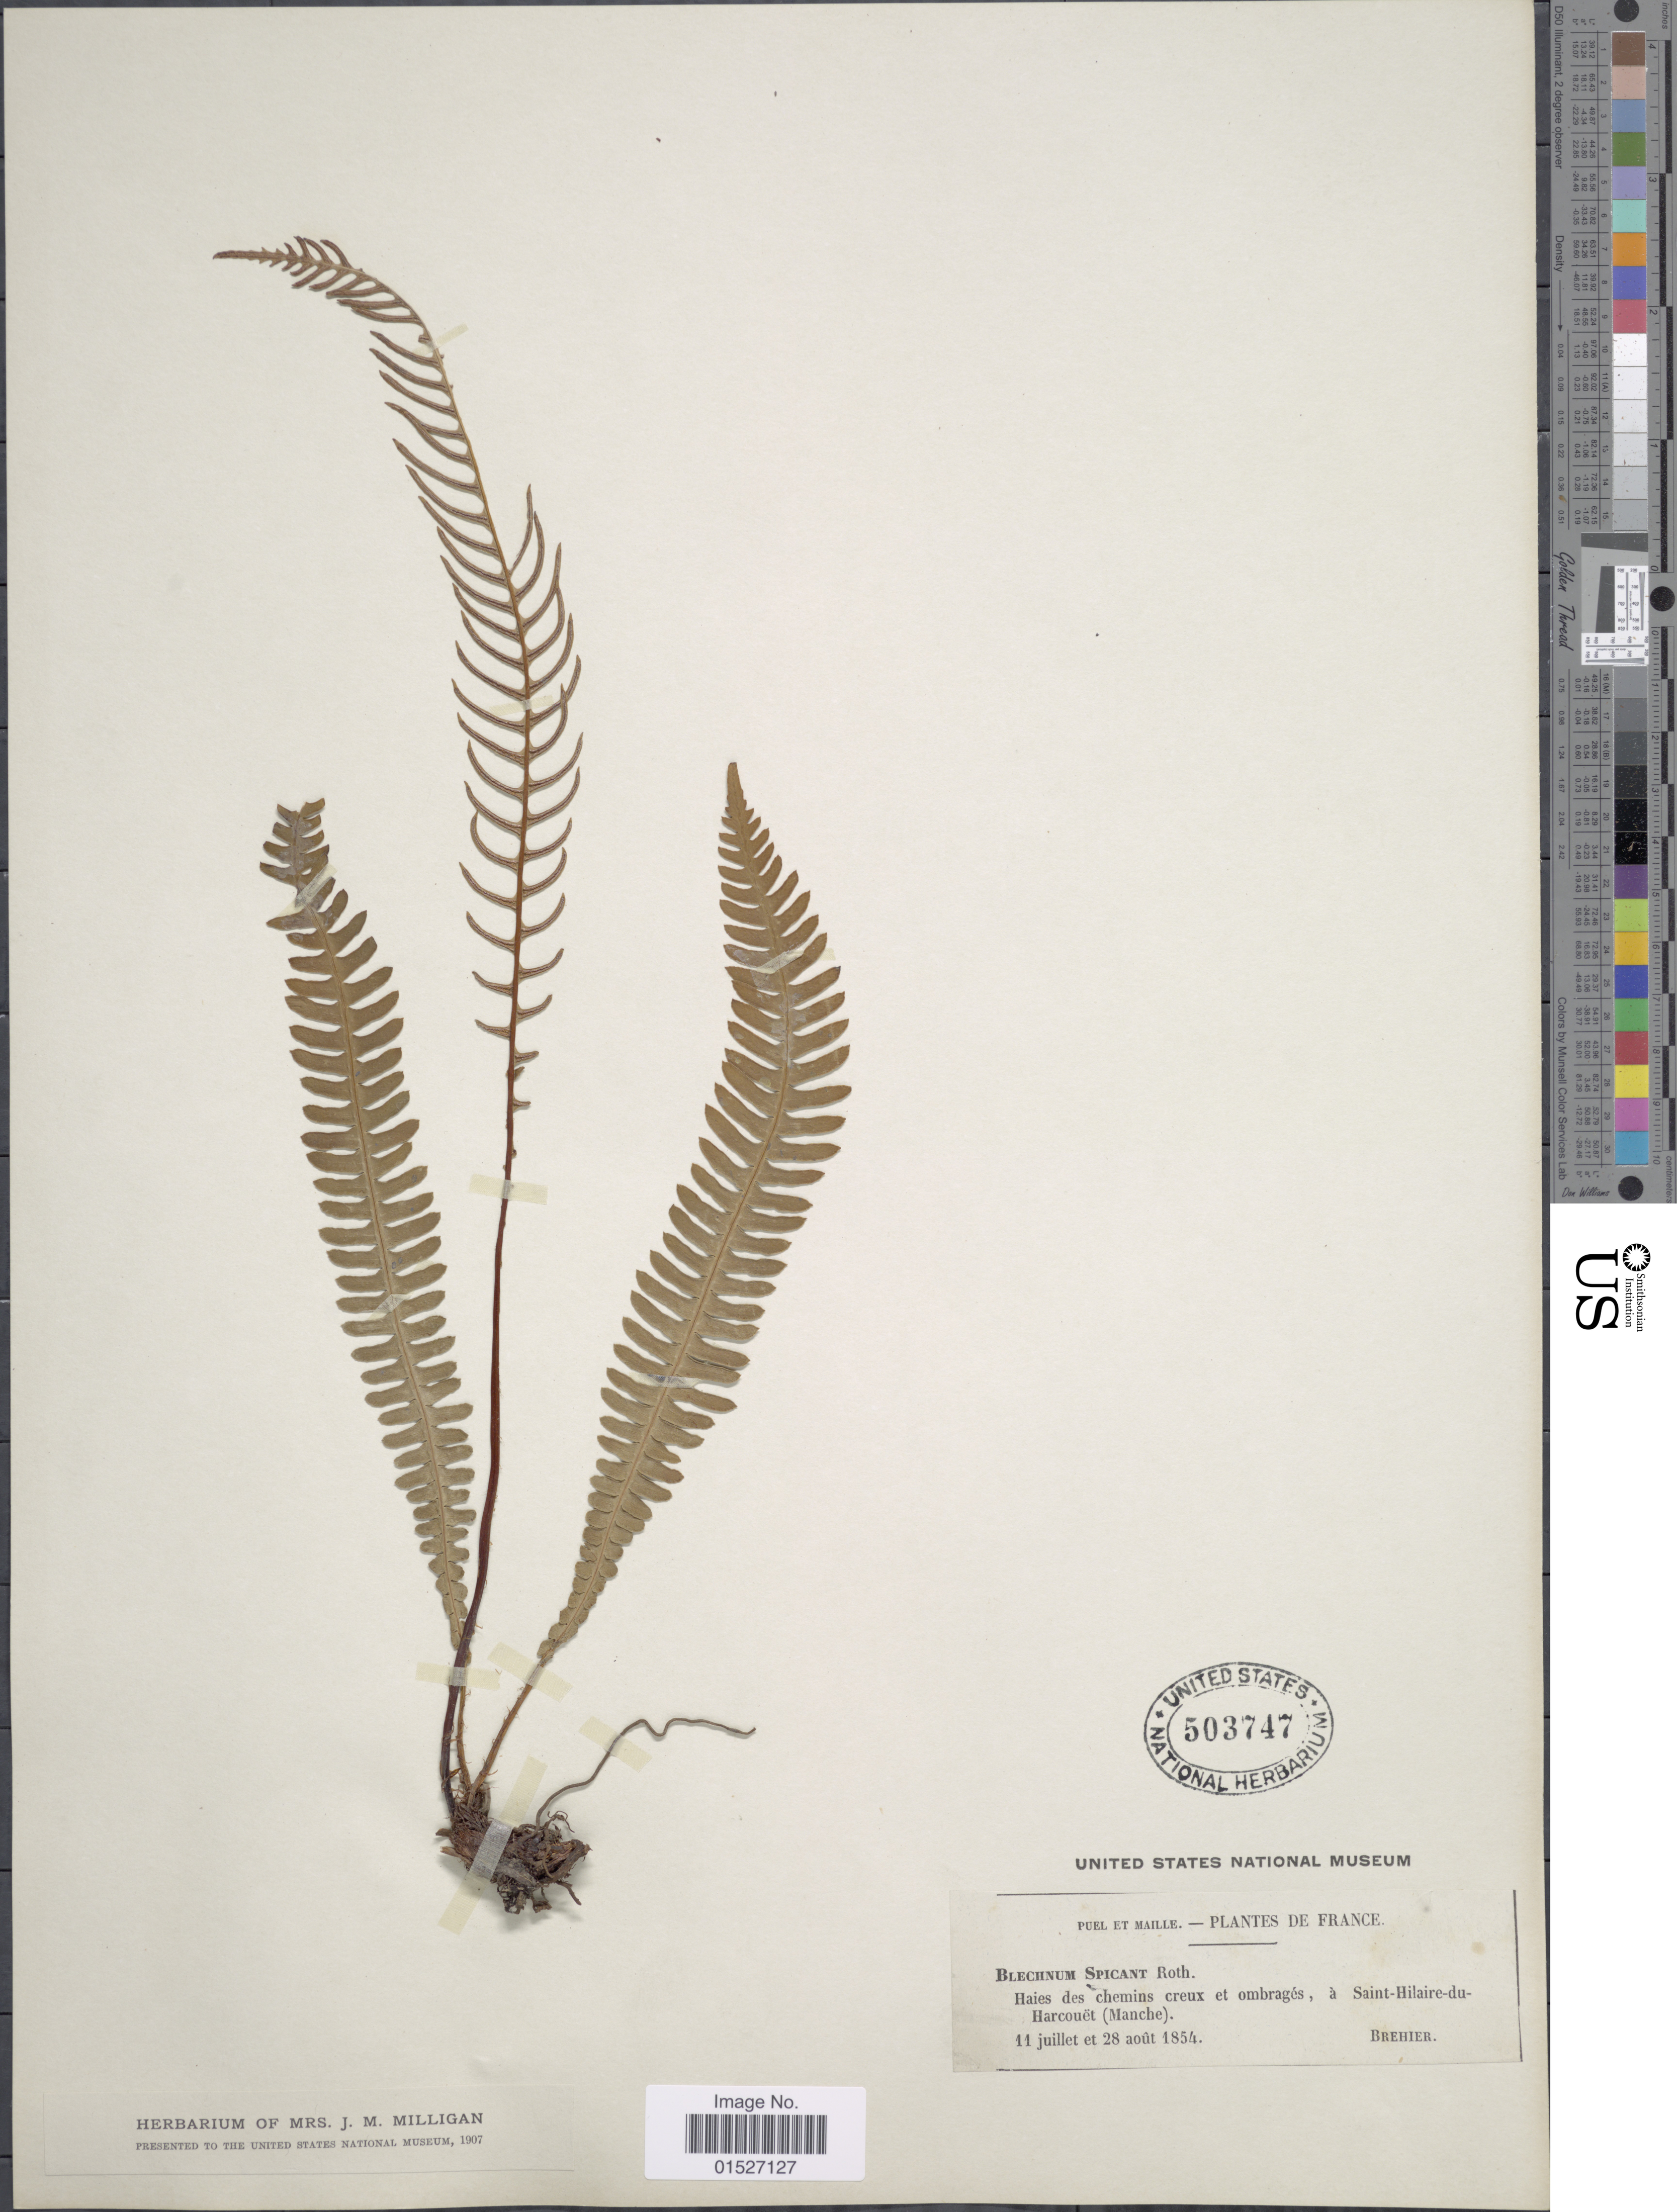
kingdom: Plantae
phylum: Tracheophyta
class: Polypodiopsida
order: Polypodiales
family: Blechnaceae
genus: Blechnum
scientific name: Blechnum spicant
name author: (L.) Sm.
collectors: Brehier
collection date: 1854-07-11/1854-08-28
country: France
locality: Haies des chemins creux et ombrages, a Saint-Hilaire-du-Harcouet (Manche).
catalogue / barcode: US 503747